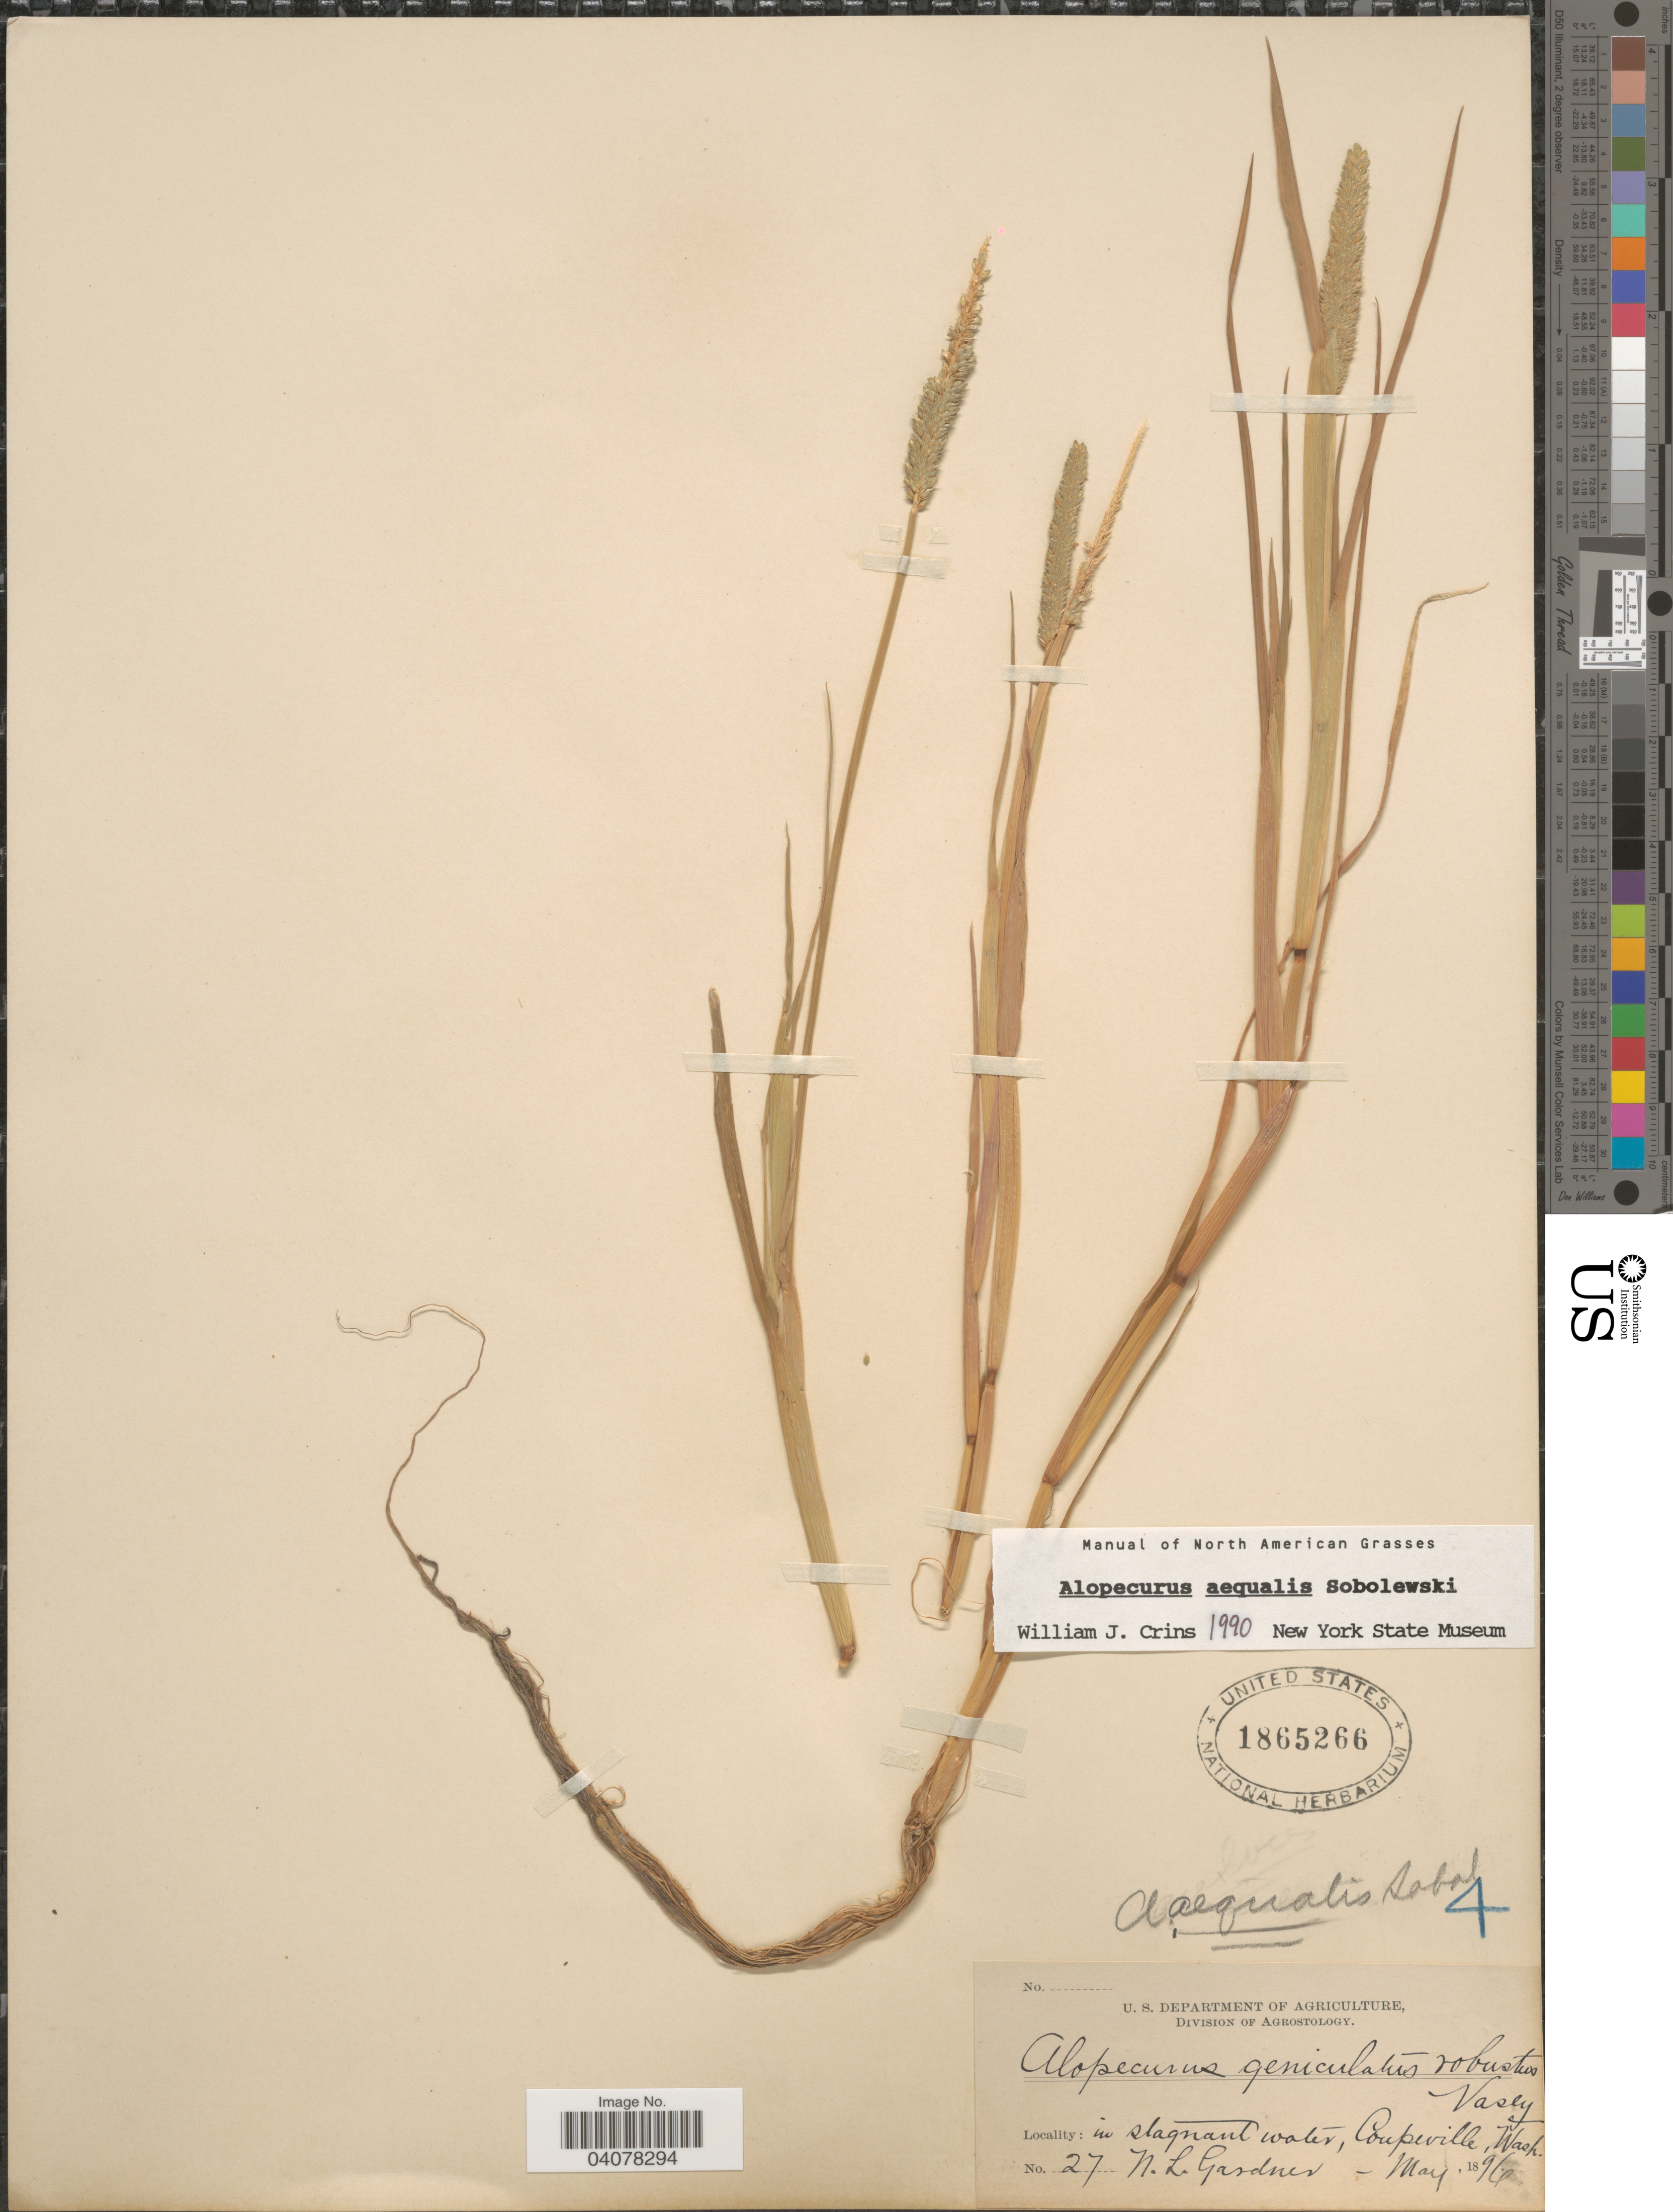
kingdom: Plantae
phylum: Tracheophyta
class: Liliopsida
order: Poales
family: Poaceae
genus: Alopecurus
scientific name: Alopecurus aequalis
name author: Sobol.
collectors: N. Gardner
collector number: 27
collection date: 1896-05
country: United States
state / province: Washington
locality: Coupeville.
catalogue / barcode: US 1865266